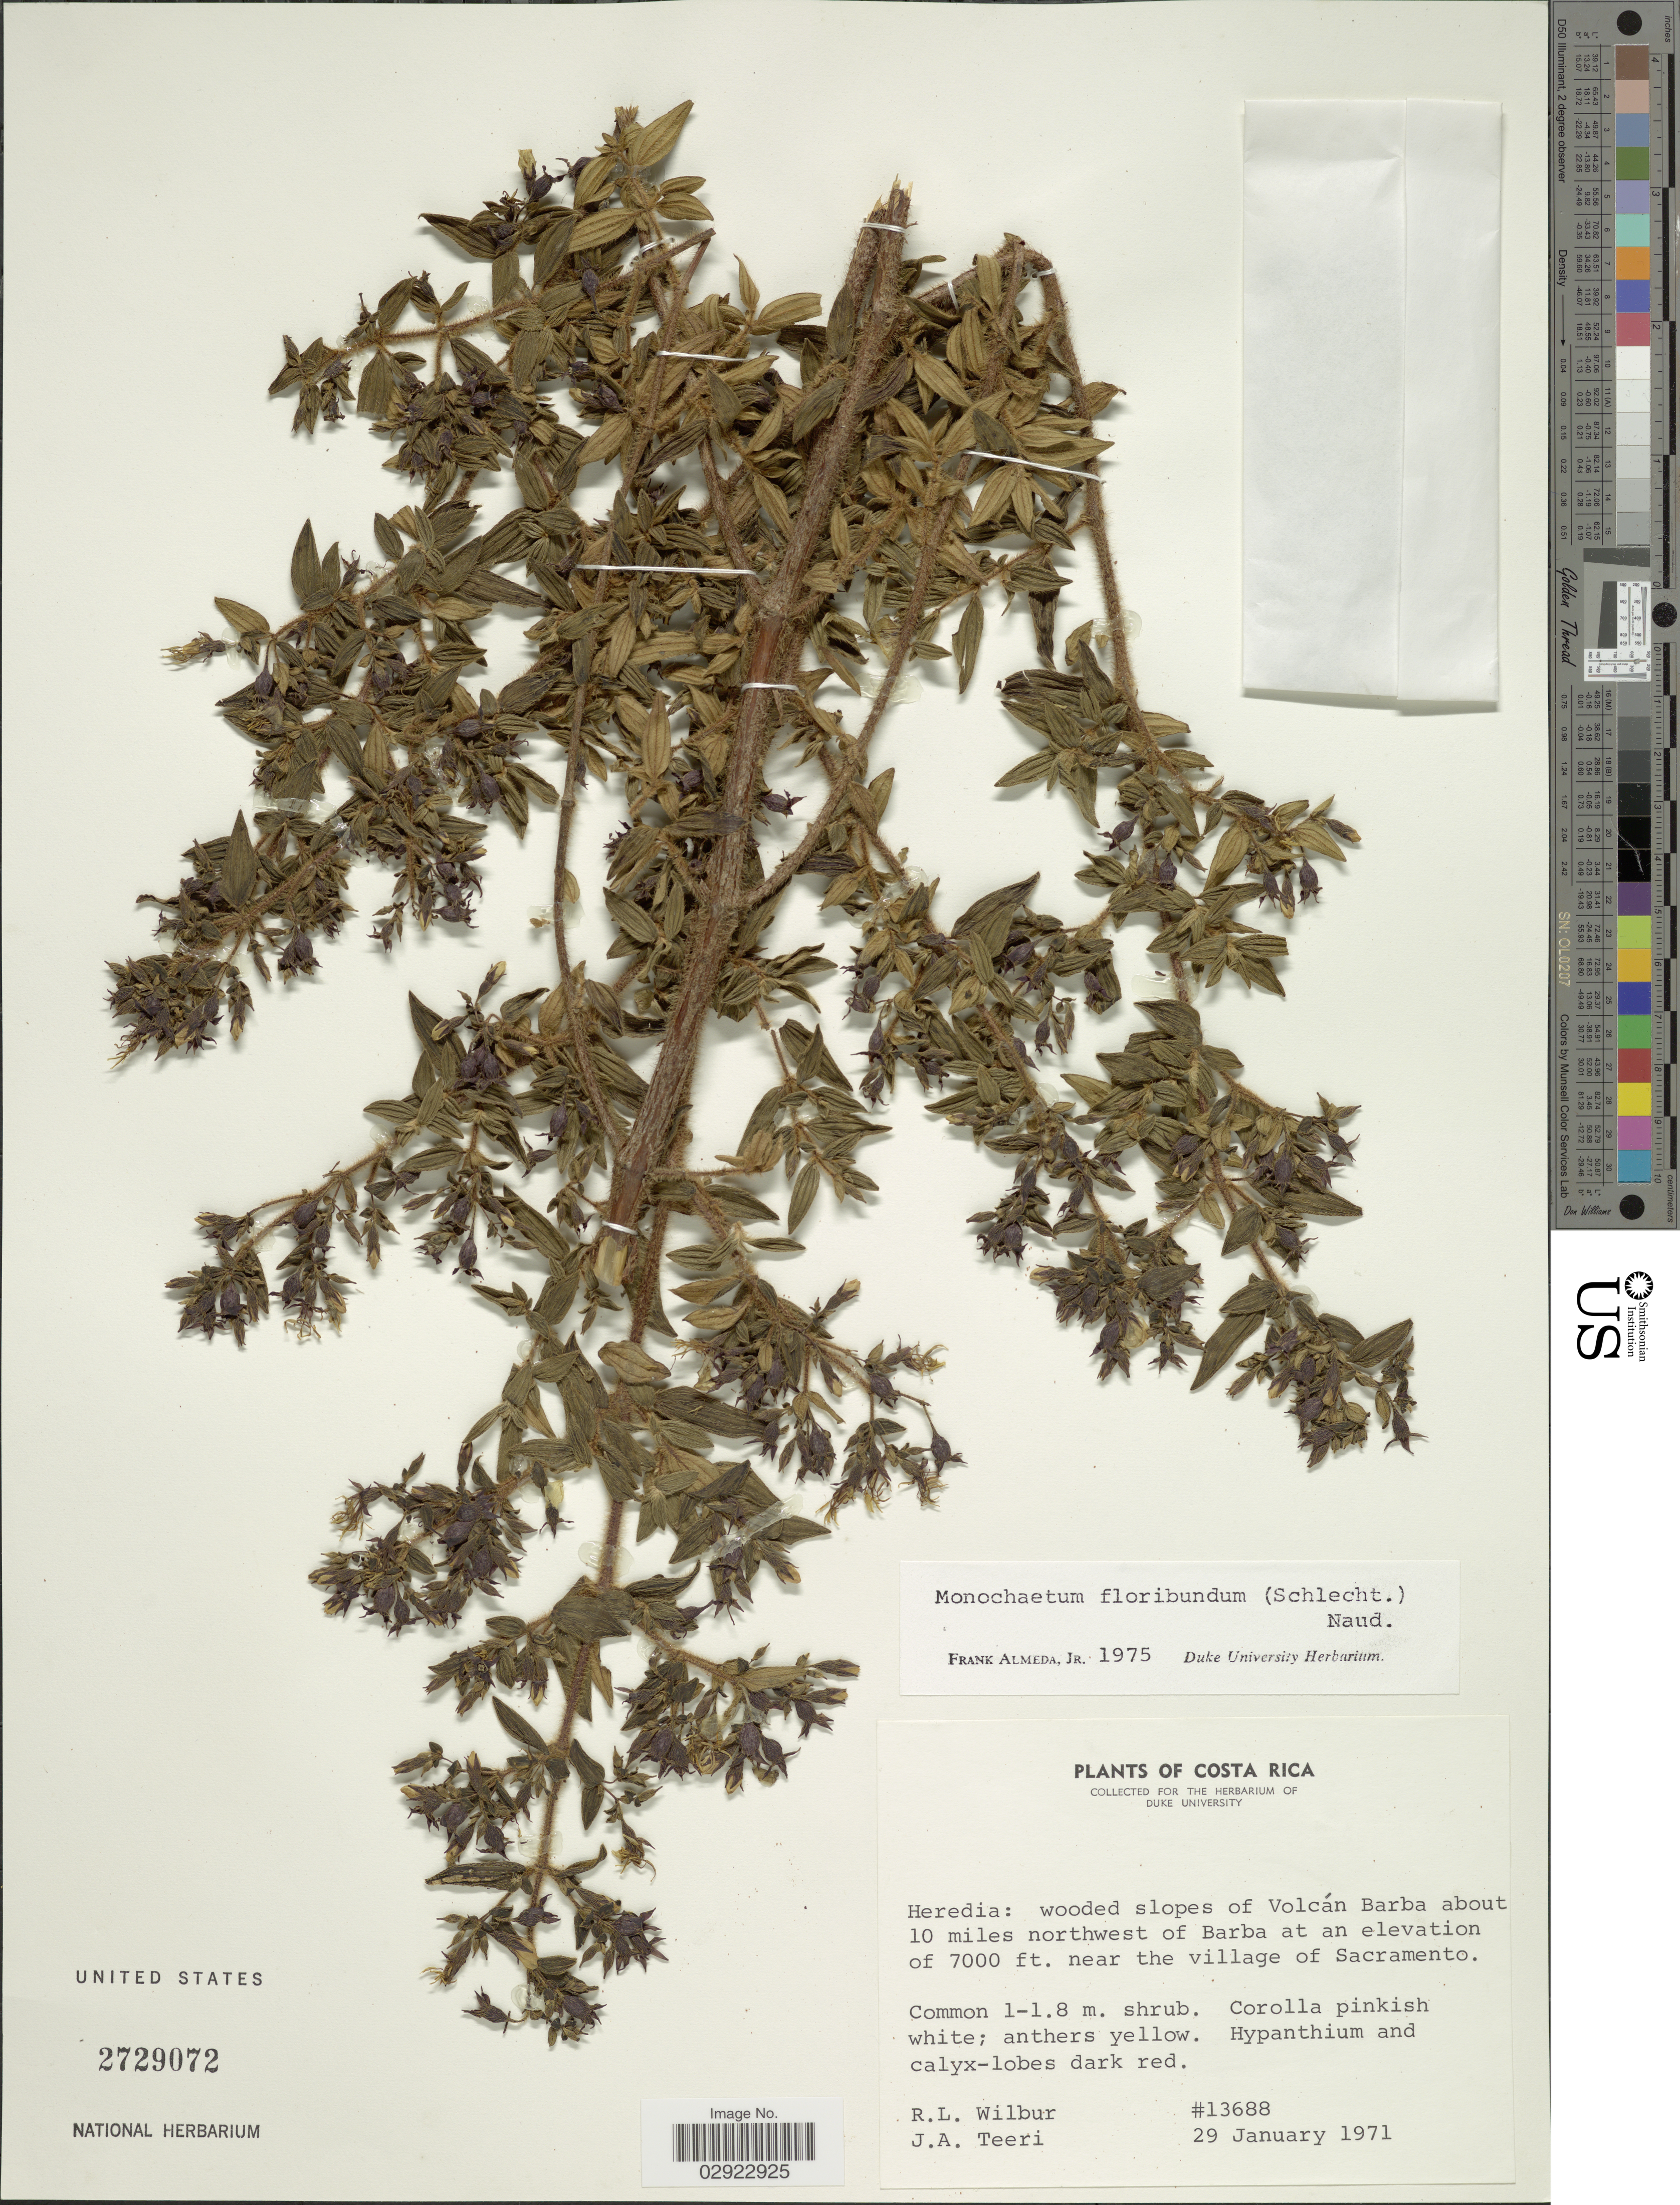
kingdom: Plantae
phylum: Tracheophyta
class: Magnoliopsida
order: Myrtales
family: Melastomataceae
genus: Monochaetum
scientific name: Monochaetum floribundum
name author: (Schltdl.) Naudin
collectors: R. L. Wilbur & J. Teeri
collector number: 13688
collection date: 1971-01-29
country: Costa Rica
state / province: Heredia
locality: Heredia: wooded slopes of Volcán Barba about 10 miles northwest of Barba, near the village of Sacramento.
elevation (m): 2134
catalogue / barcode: US 2729072